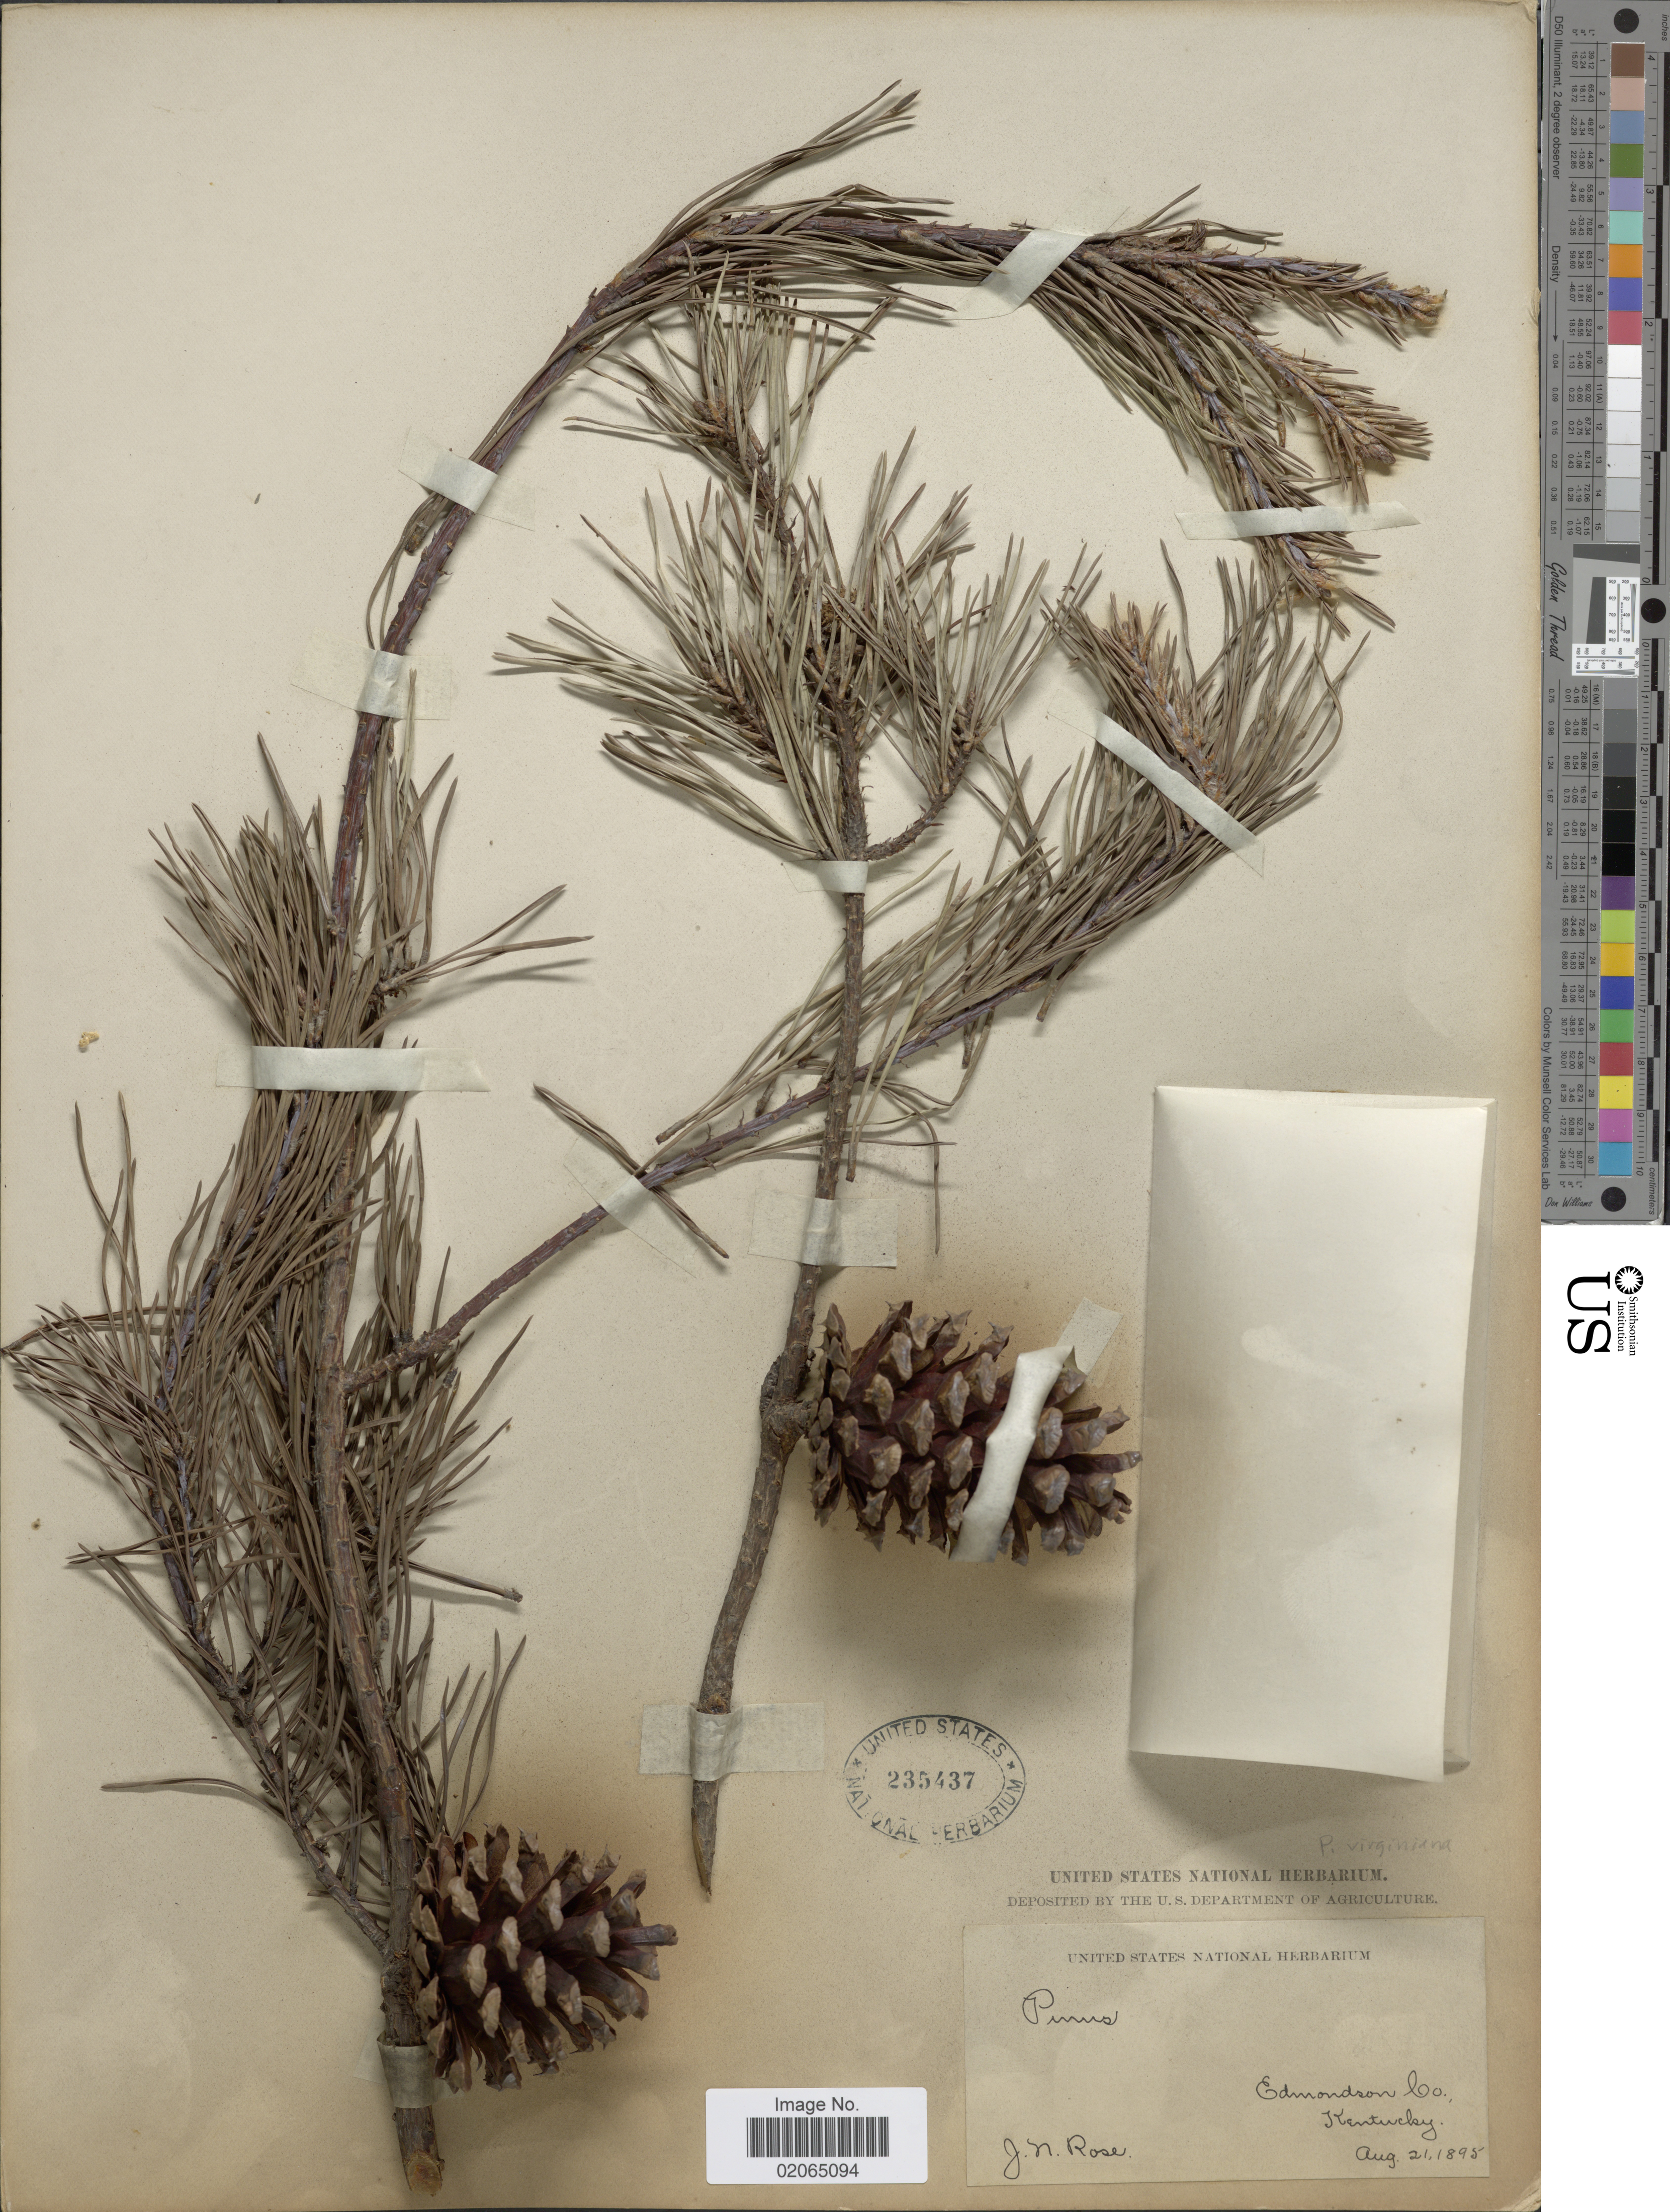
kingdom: Plantae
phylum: Tracheophyta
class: Pinopsida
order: Pinales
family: Pinaceae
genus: Pinus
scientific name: Pinus virginiana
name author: Mill.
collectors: J. N. Rose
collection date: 1895-08-21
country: United States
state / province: Kentucky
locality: Edmondson Co.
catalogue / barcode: US 235437